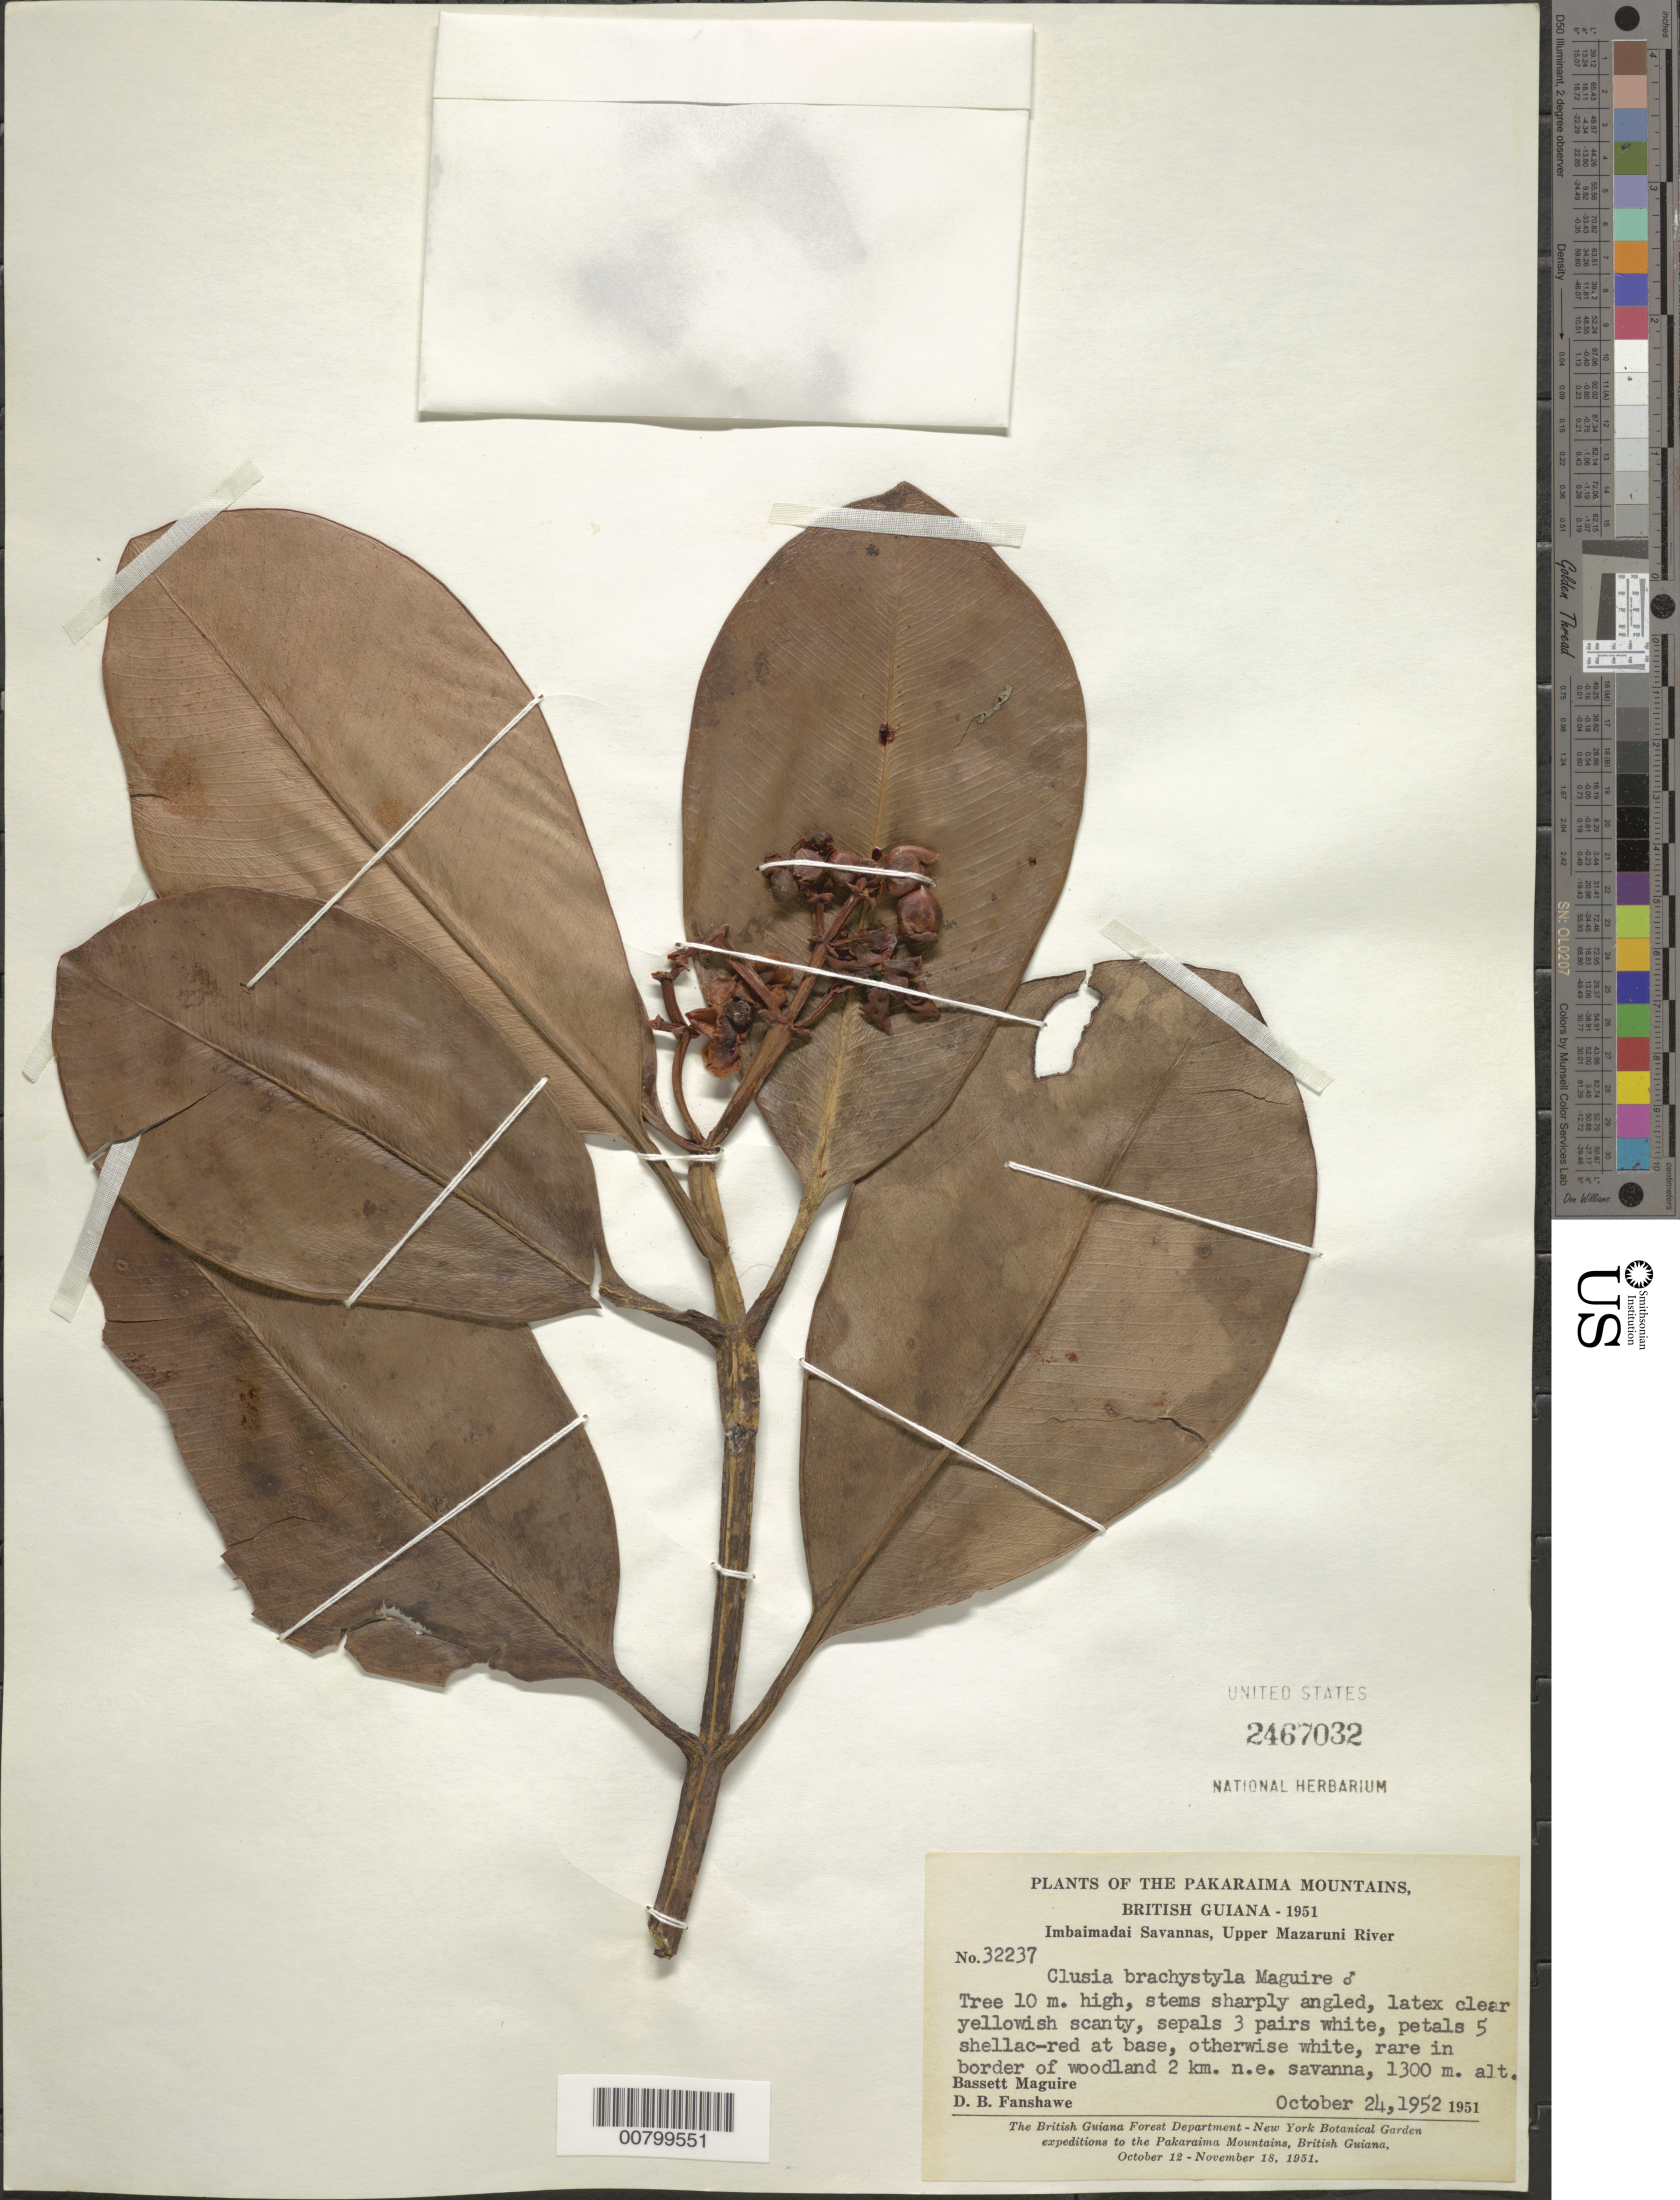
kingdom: Plantae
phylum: Tracheophyta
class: Magnoliopsida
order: Malpighiales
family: Clusiaceae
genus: Clusia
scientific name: Clusia brachystyla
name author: Maguire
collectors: B. Maguire & D. B. Fanshawe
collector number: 32237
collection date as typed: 24-Oct-52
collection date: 1952-10-24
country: Guyana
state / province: Cuyuni-Mazaruni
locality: Imbaimadai Savannas, Pakaraima Mts., Upper Mazaruni River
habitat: Woodland margins of savanna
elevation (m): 1300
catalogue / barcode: US 2467032